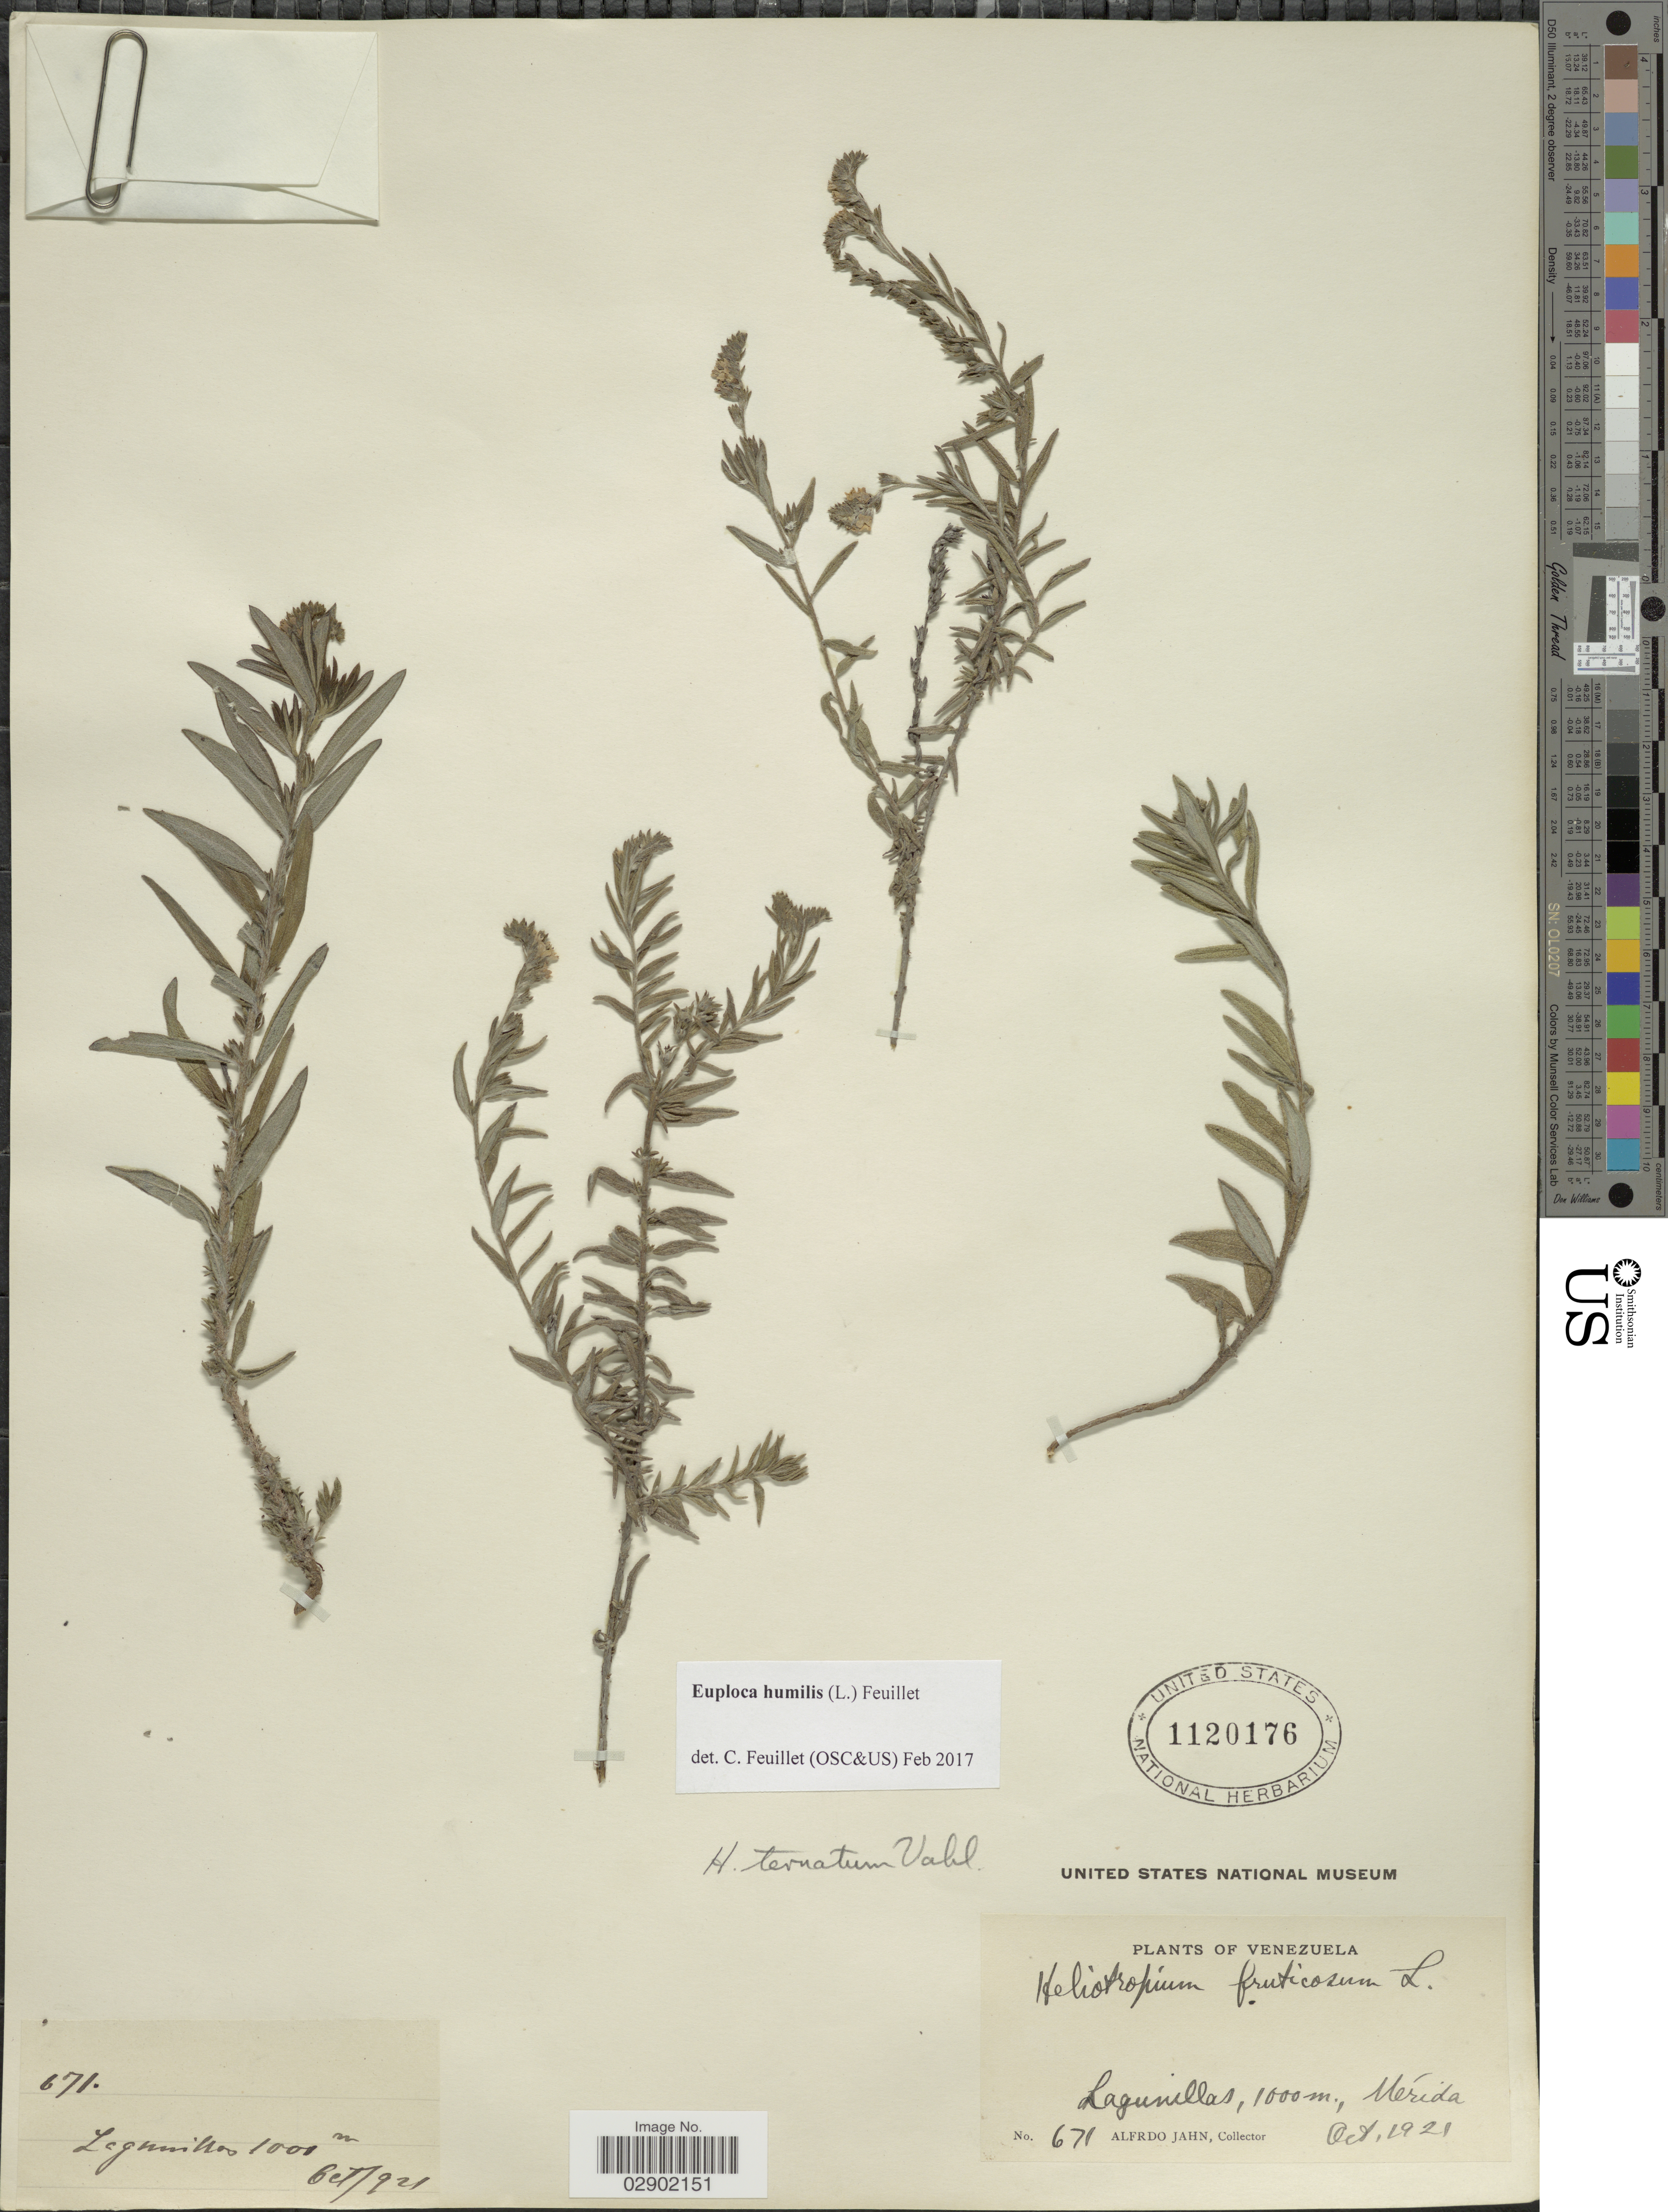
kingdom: Plantae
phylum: Tracheophyta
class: Magnoliopsida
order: Boraginales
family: Heliotropiaceae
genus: Euploca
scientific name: Euploca humilis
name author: (L.) Feuillet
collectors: A. Jahn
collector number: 671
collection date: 1921-10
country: Venezuela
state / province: Mérida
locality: Lagunillas, Mérida.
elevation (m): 1000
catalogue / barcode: US 1120176